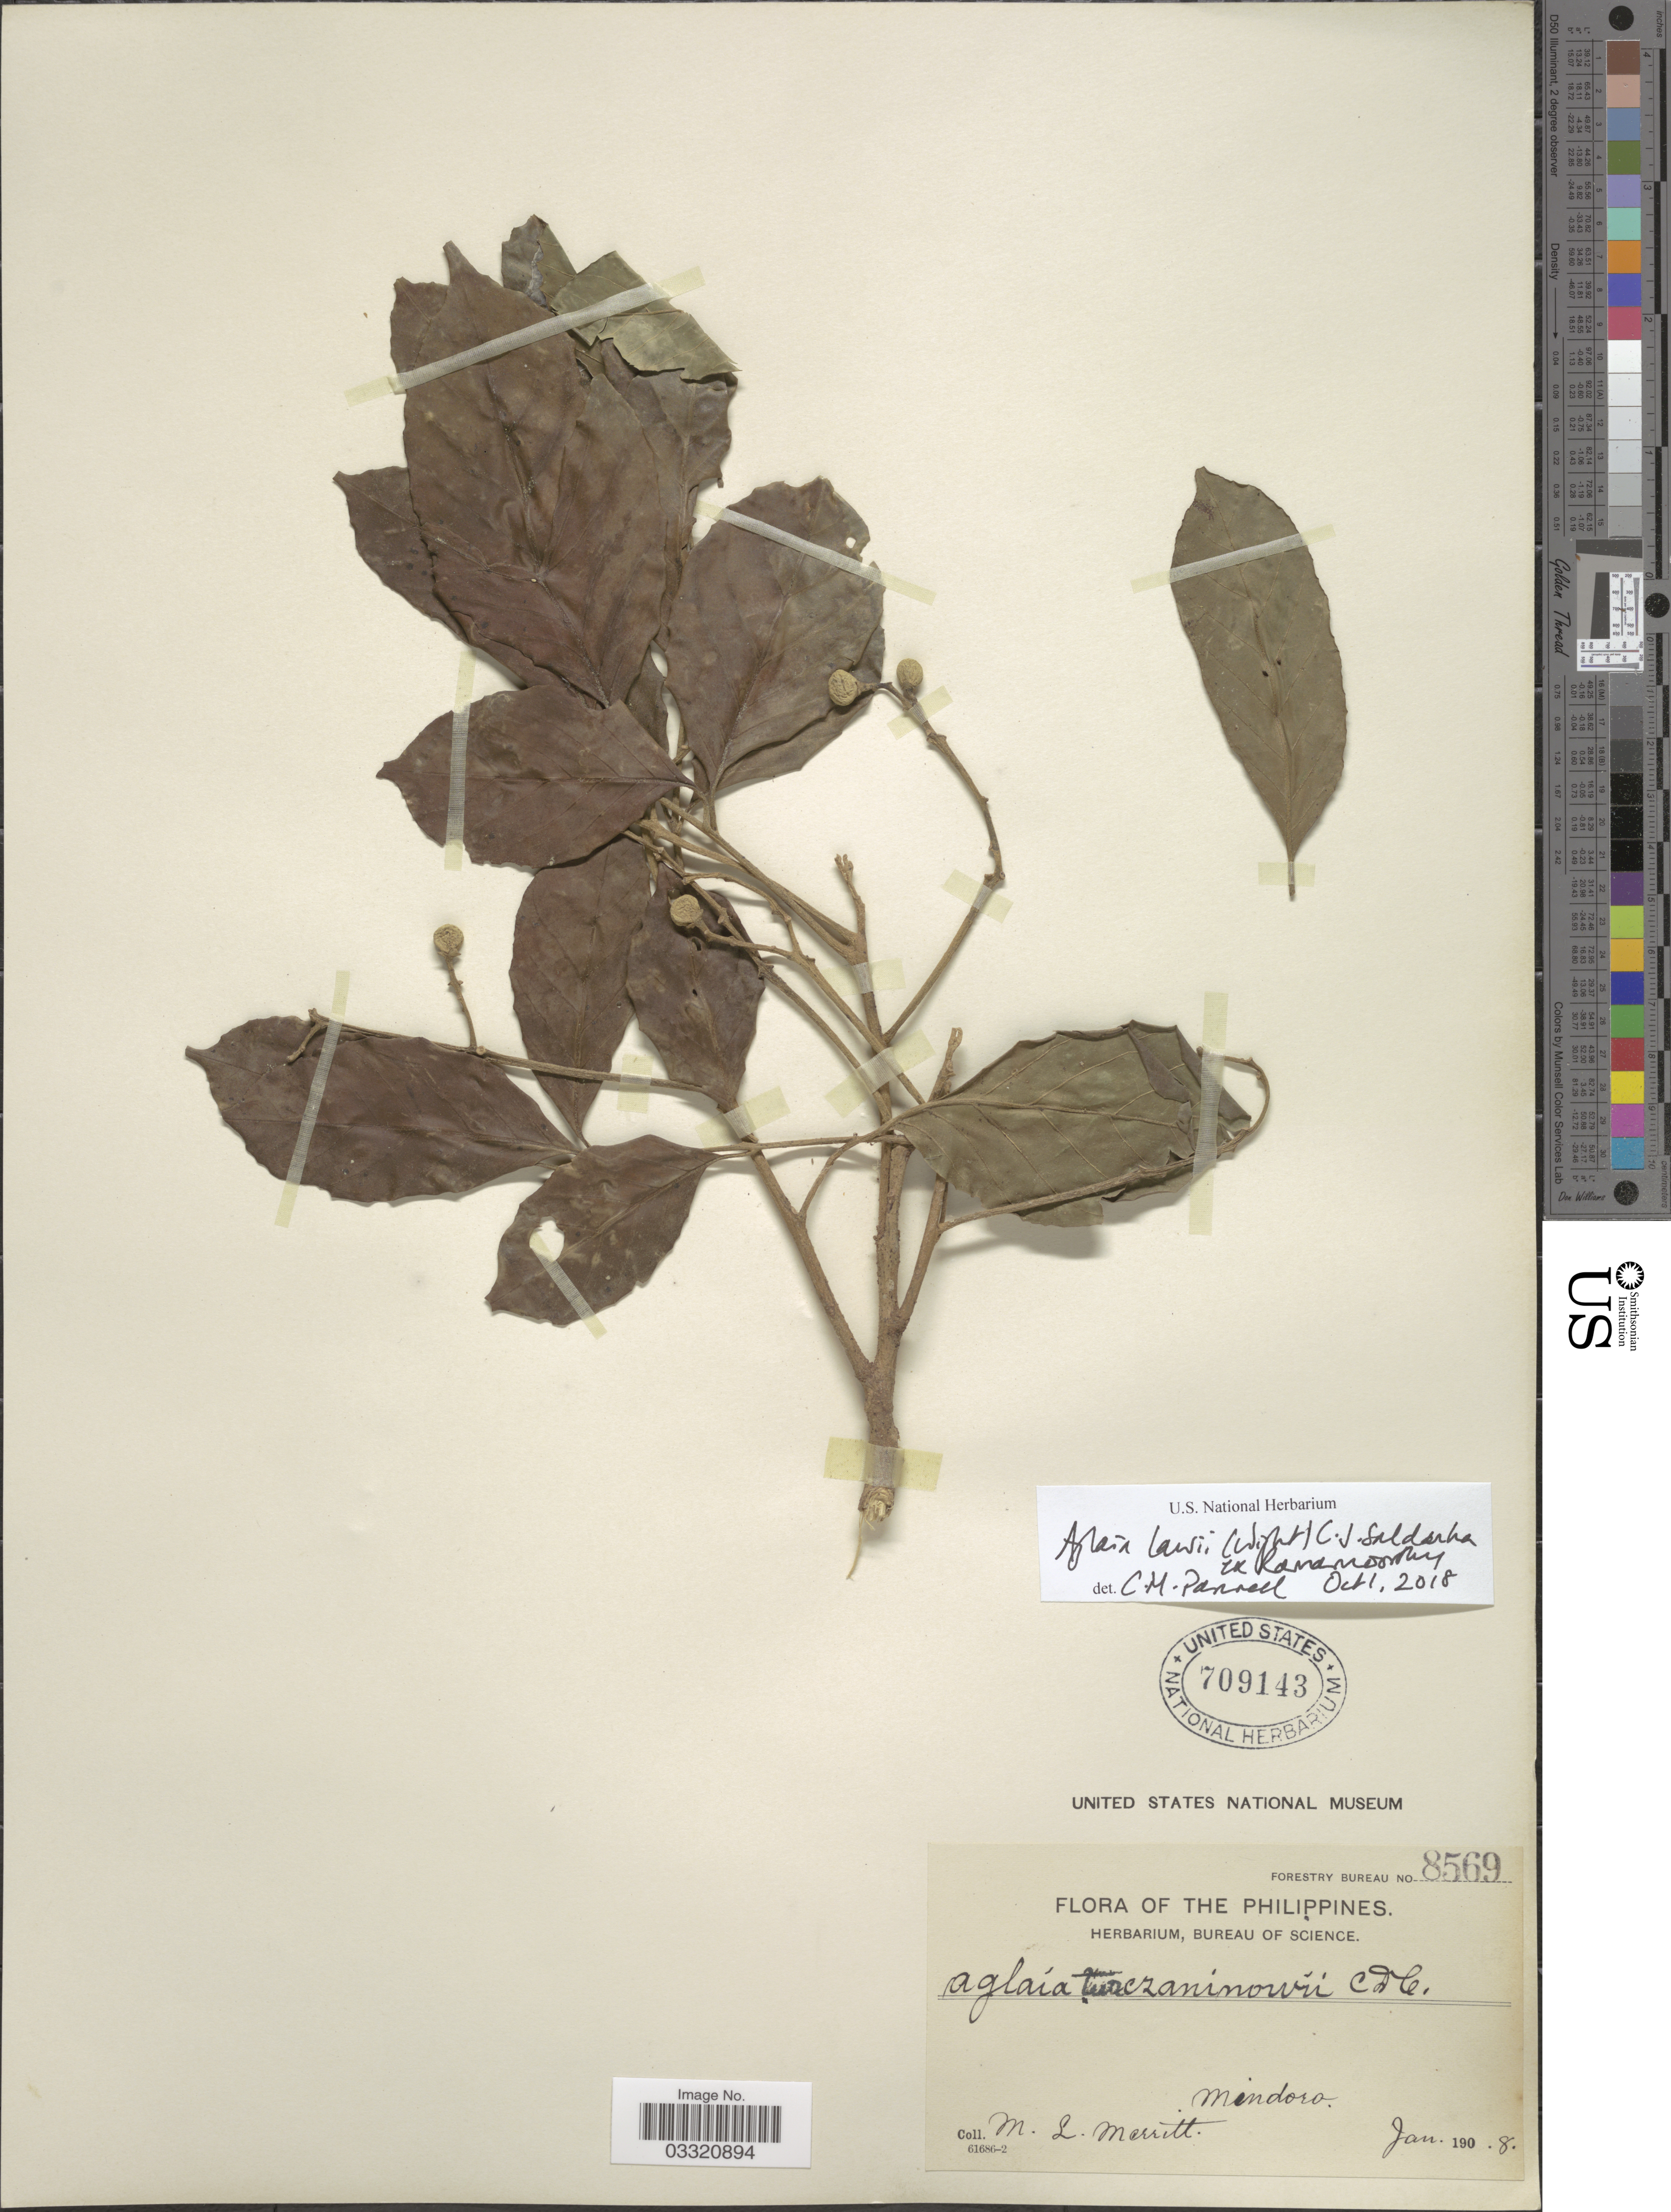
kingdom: Plantae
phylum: Tracheophyta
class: Magnoliopsida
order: Sapindales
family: Meliaceae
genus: Aglaia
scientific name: Aglaia lawii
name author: (Wight) C.J. Saldanha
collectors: M. L. Merritt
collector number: Forestry Bureau 8569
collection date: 1908-01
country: Philippines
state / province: Mimaropa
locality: Mindoro.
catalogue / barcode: US 709143